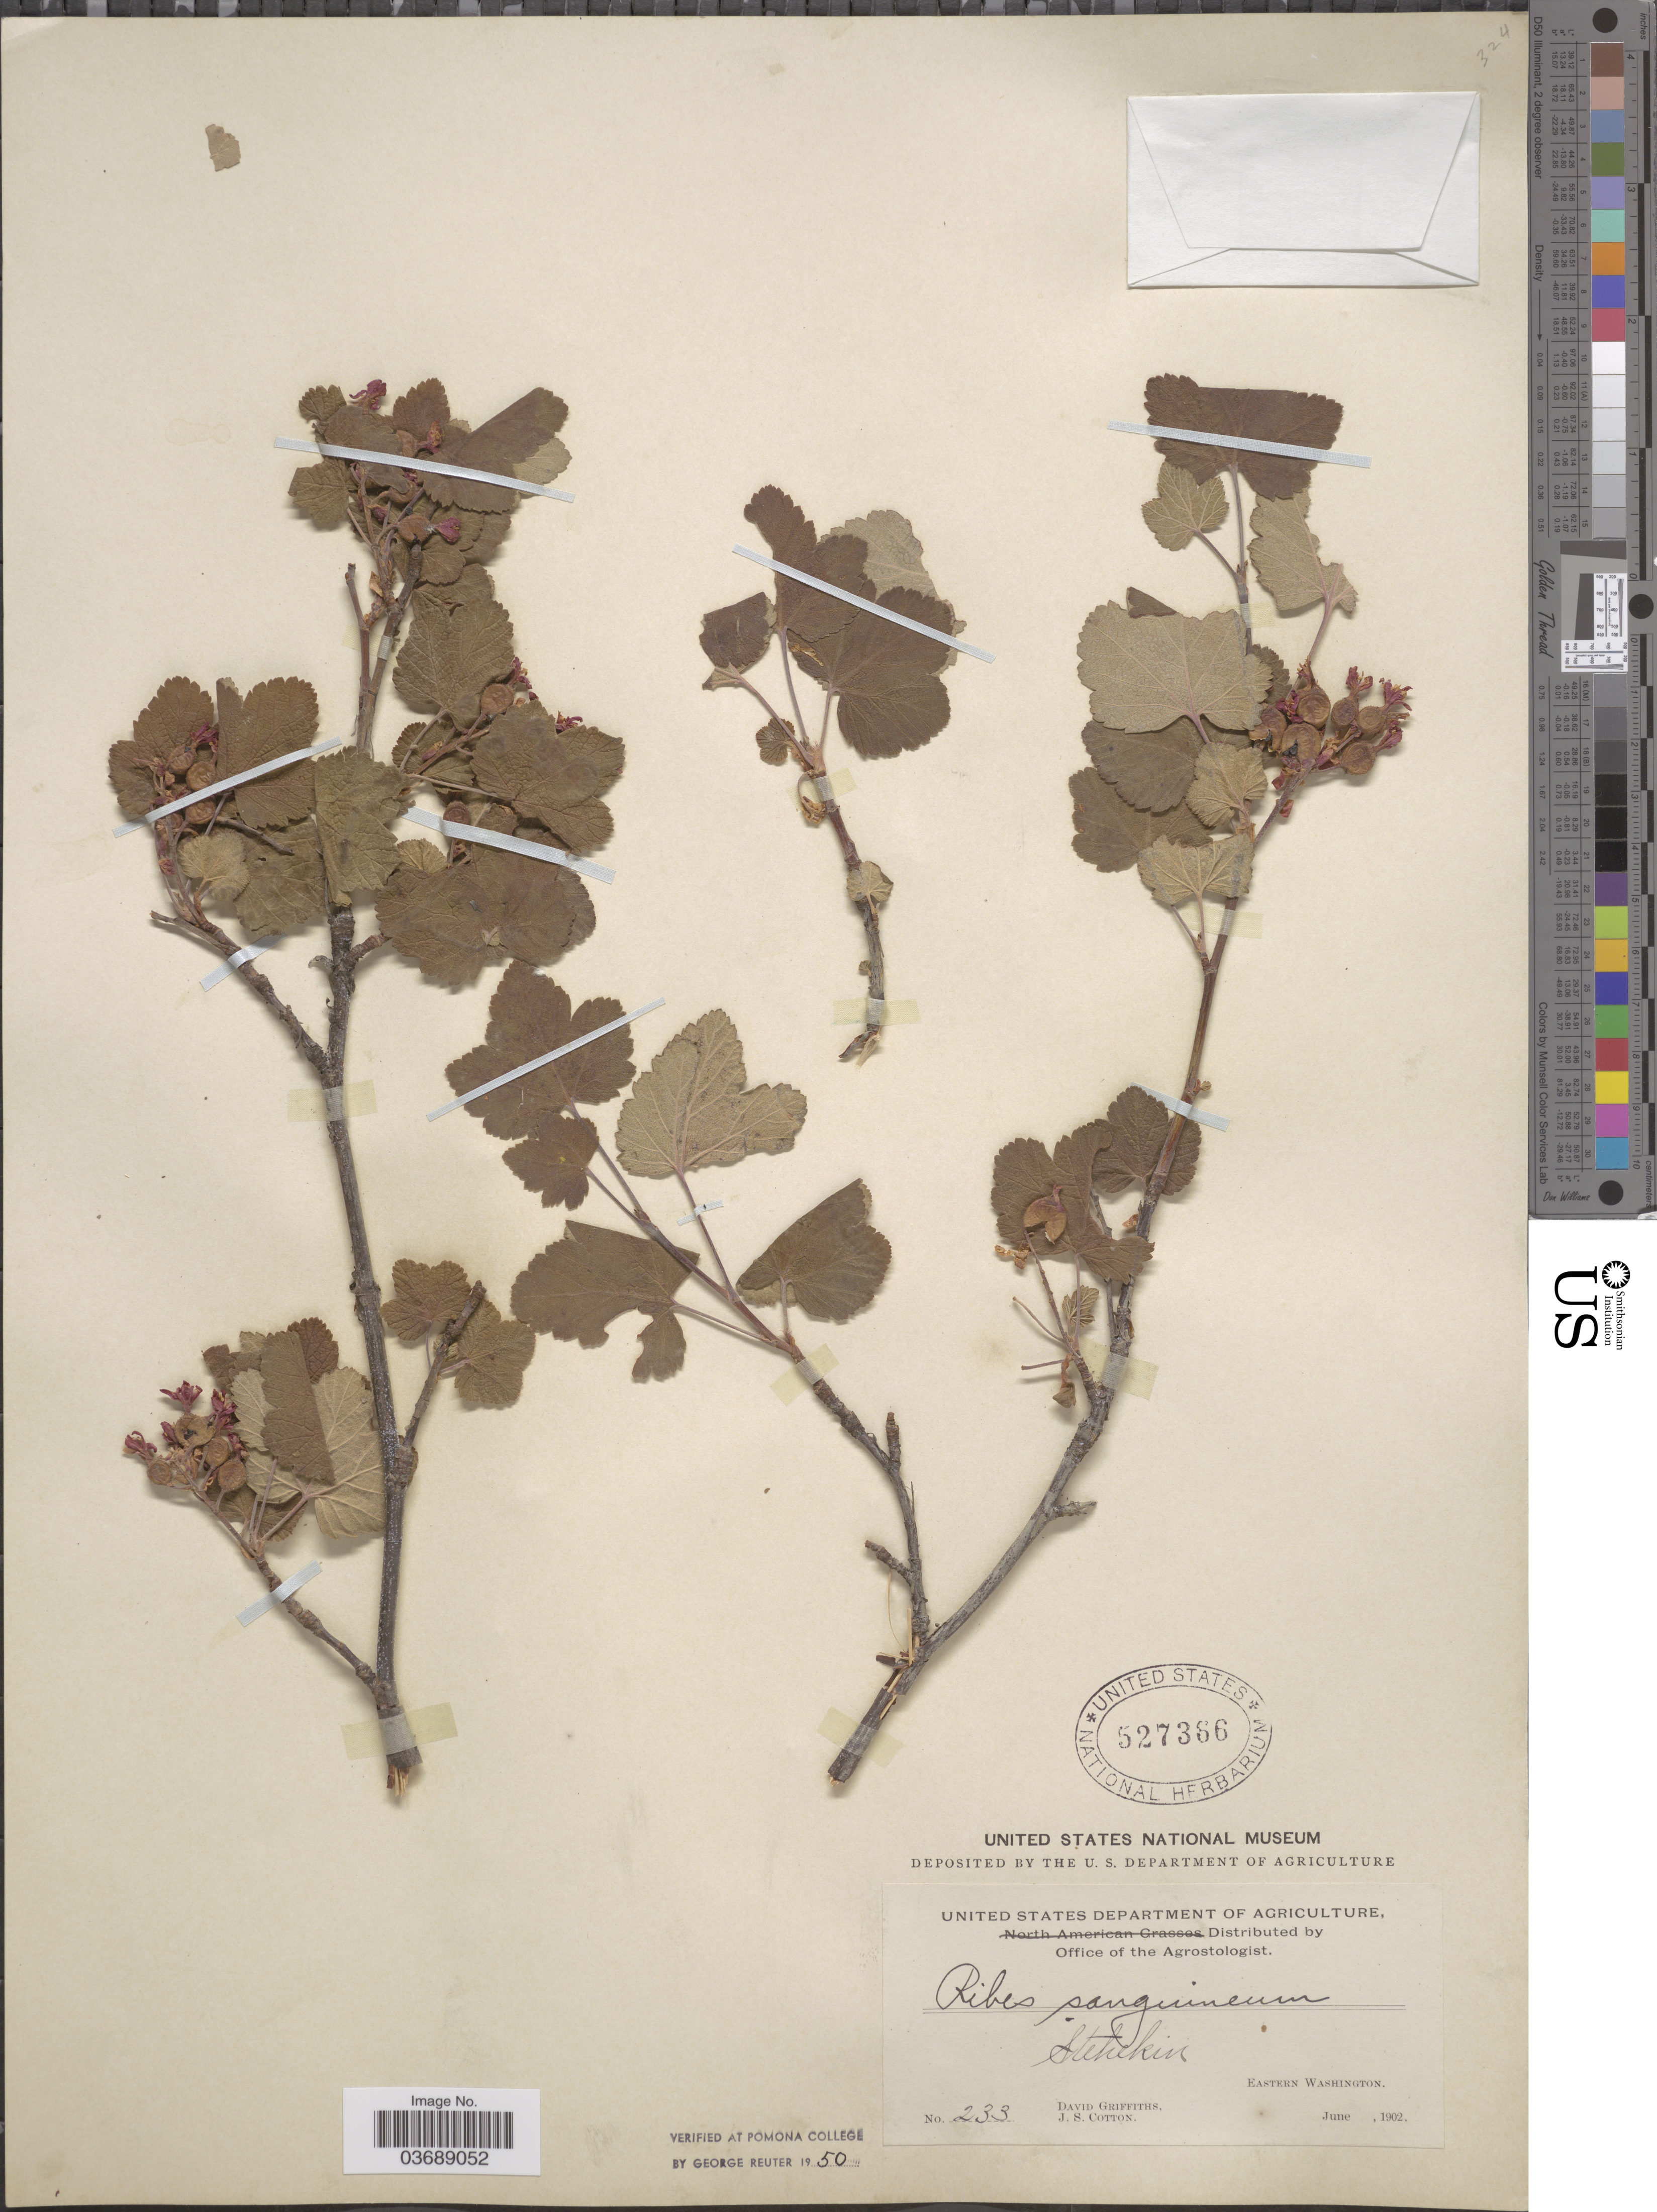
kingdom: Plantae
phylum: Tracheophyta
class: Magnoliopsida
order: Saxifragales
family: Grossulariaceae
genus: Ribes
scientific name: Ribes sanguineum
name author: Pursh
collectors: D. Griffiths & J. S. Cotton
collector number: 233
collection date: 1902-06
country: United States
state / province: Washington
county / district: Chelan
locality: Stehekin. Eastern Washington.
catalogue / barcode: US 527366